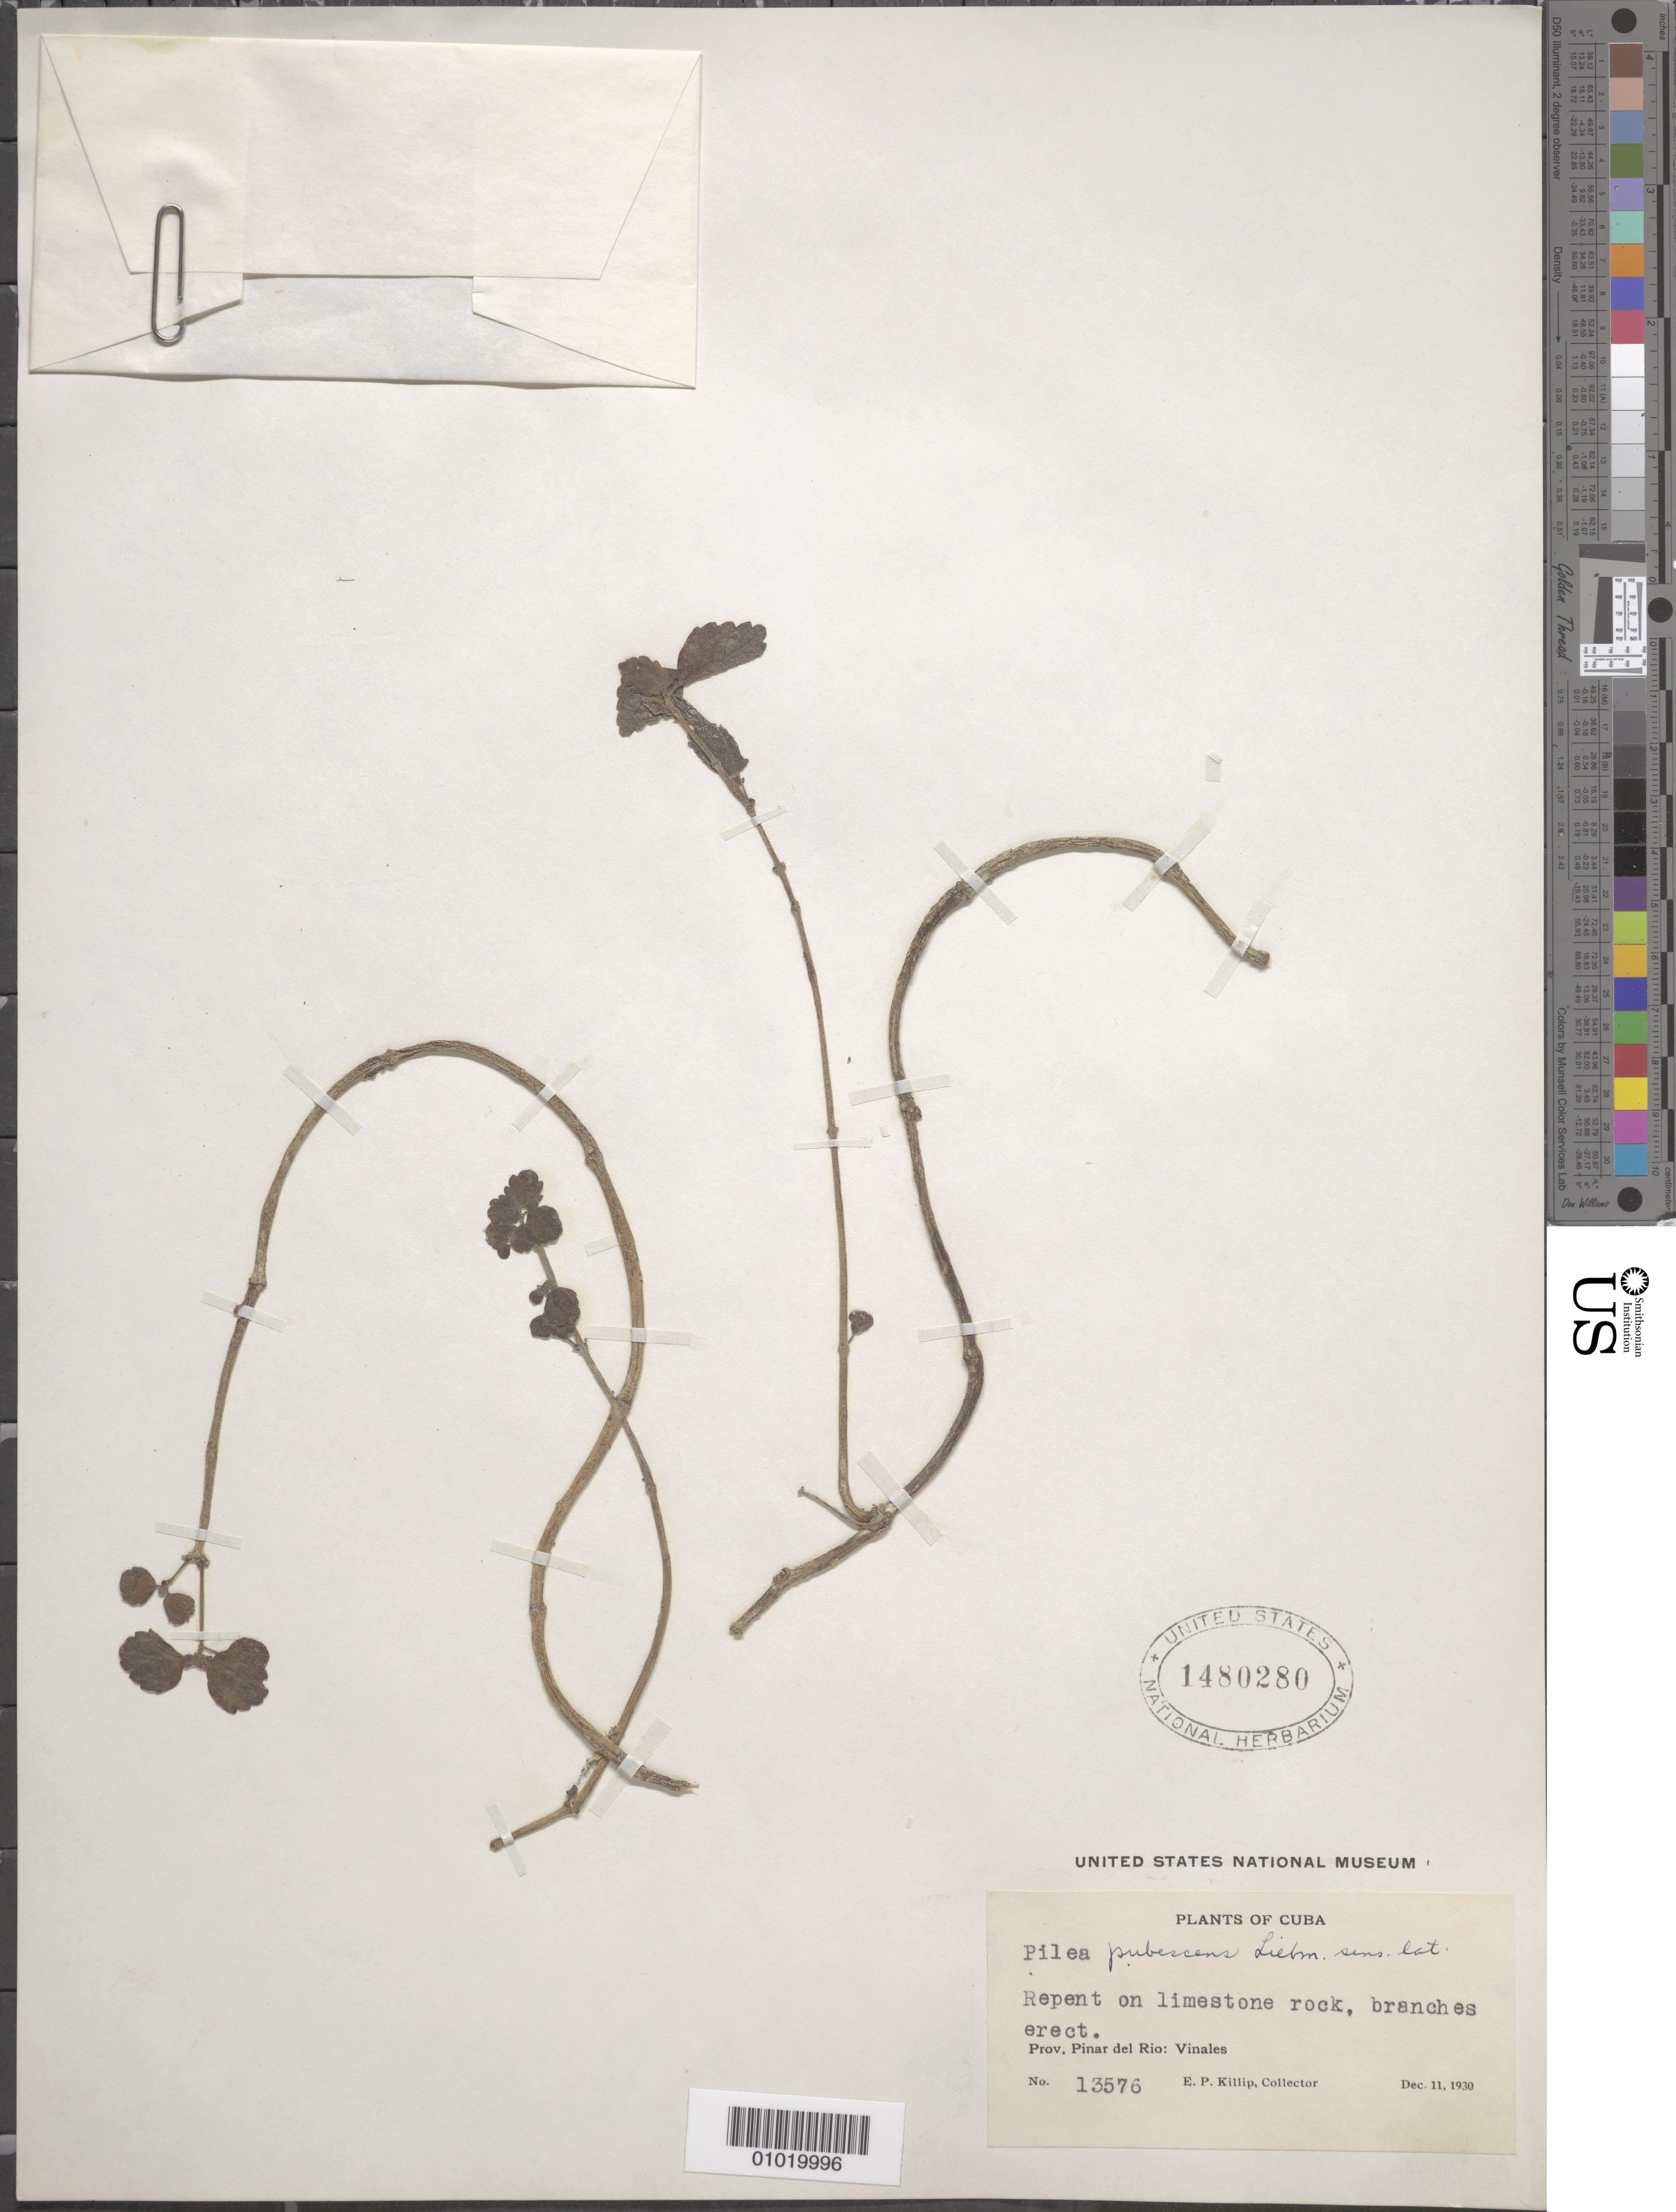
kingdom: Plantae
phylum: Tracheophyta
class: Magnoliopsida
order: Rosales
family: Urticaceae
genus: Pilea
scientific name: Pilea pubescens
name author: Liebm.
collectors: E. P. Killip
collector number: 13576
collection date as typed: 11 Dec 1930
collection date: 1930-12-11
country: Cuba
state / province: Pinar del Rio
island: Cuba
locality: Viñales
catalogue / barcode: US 1480280